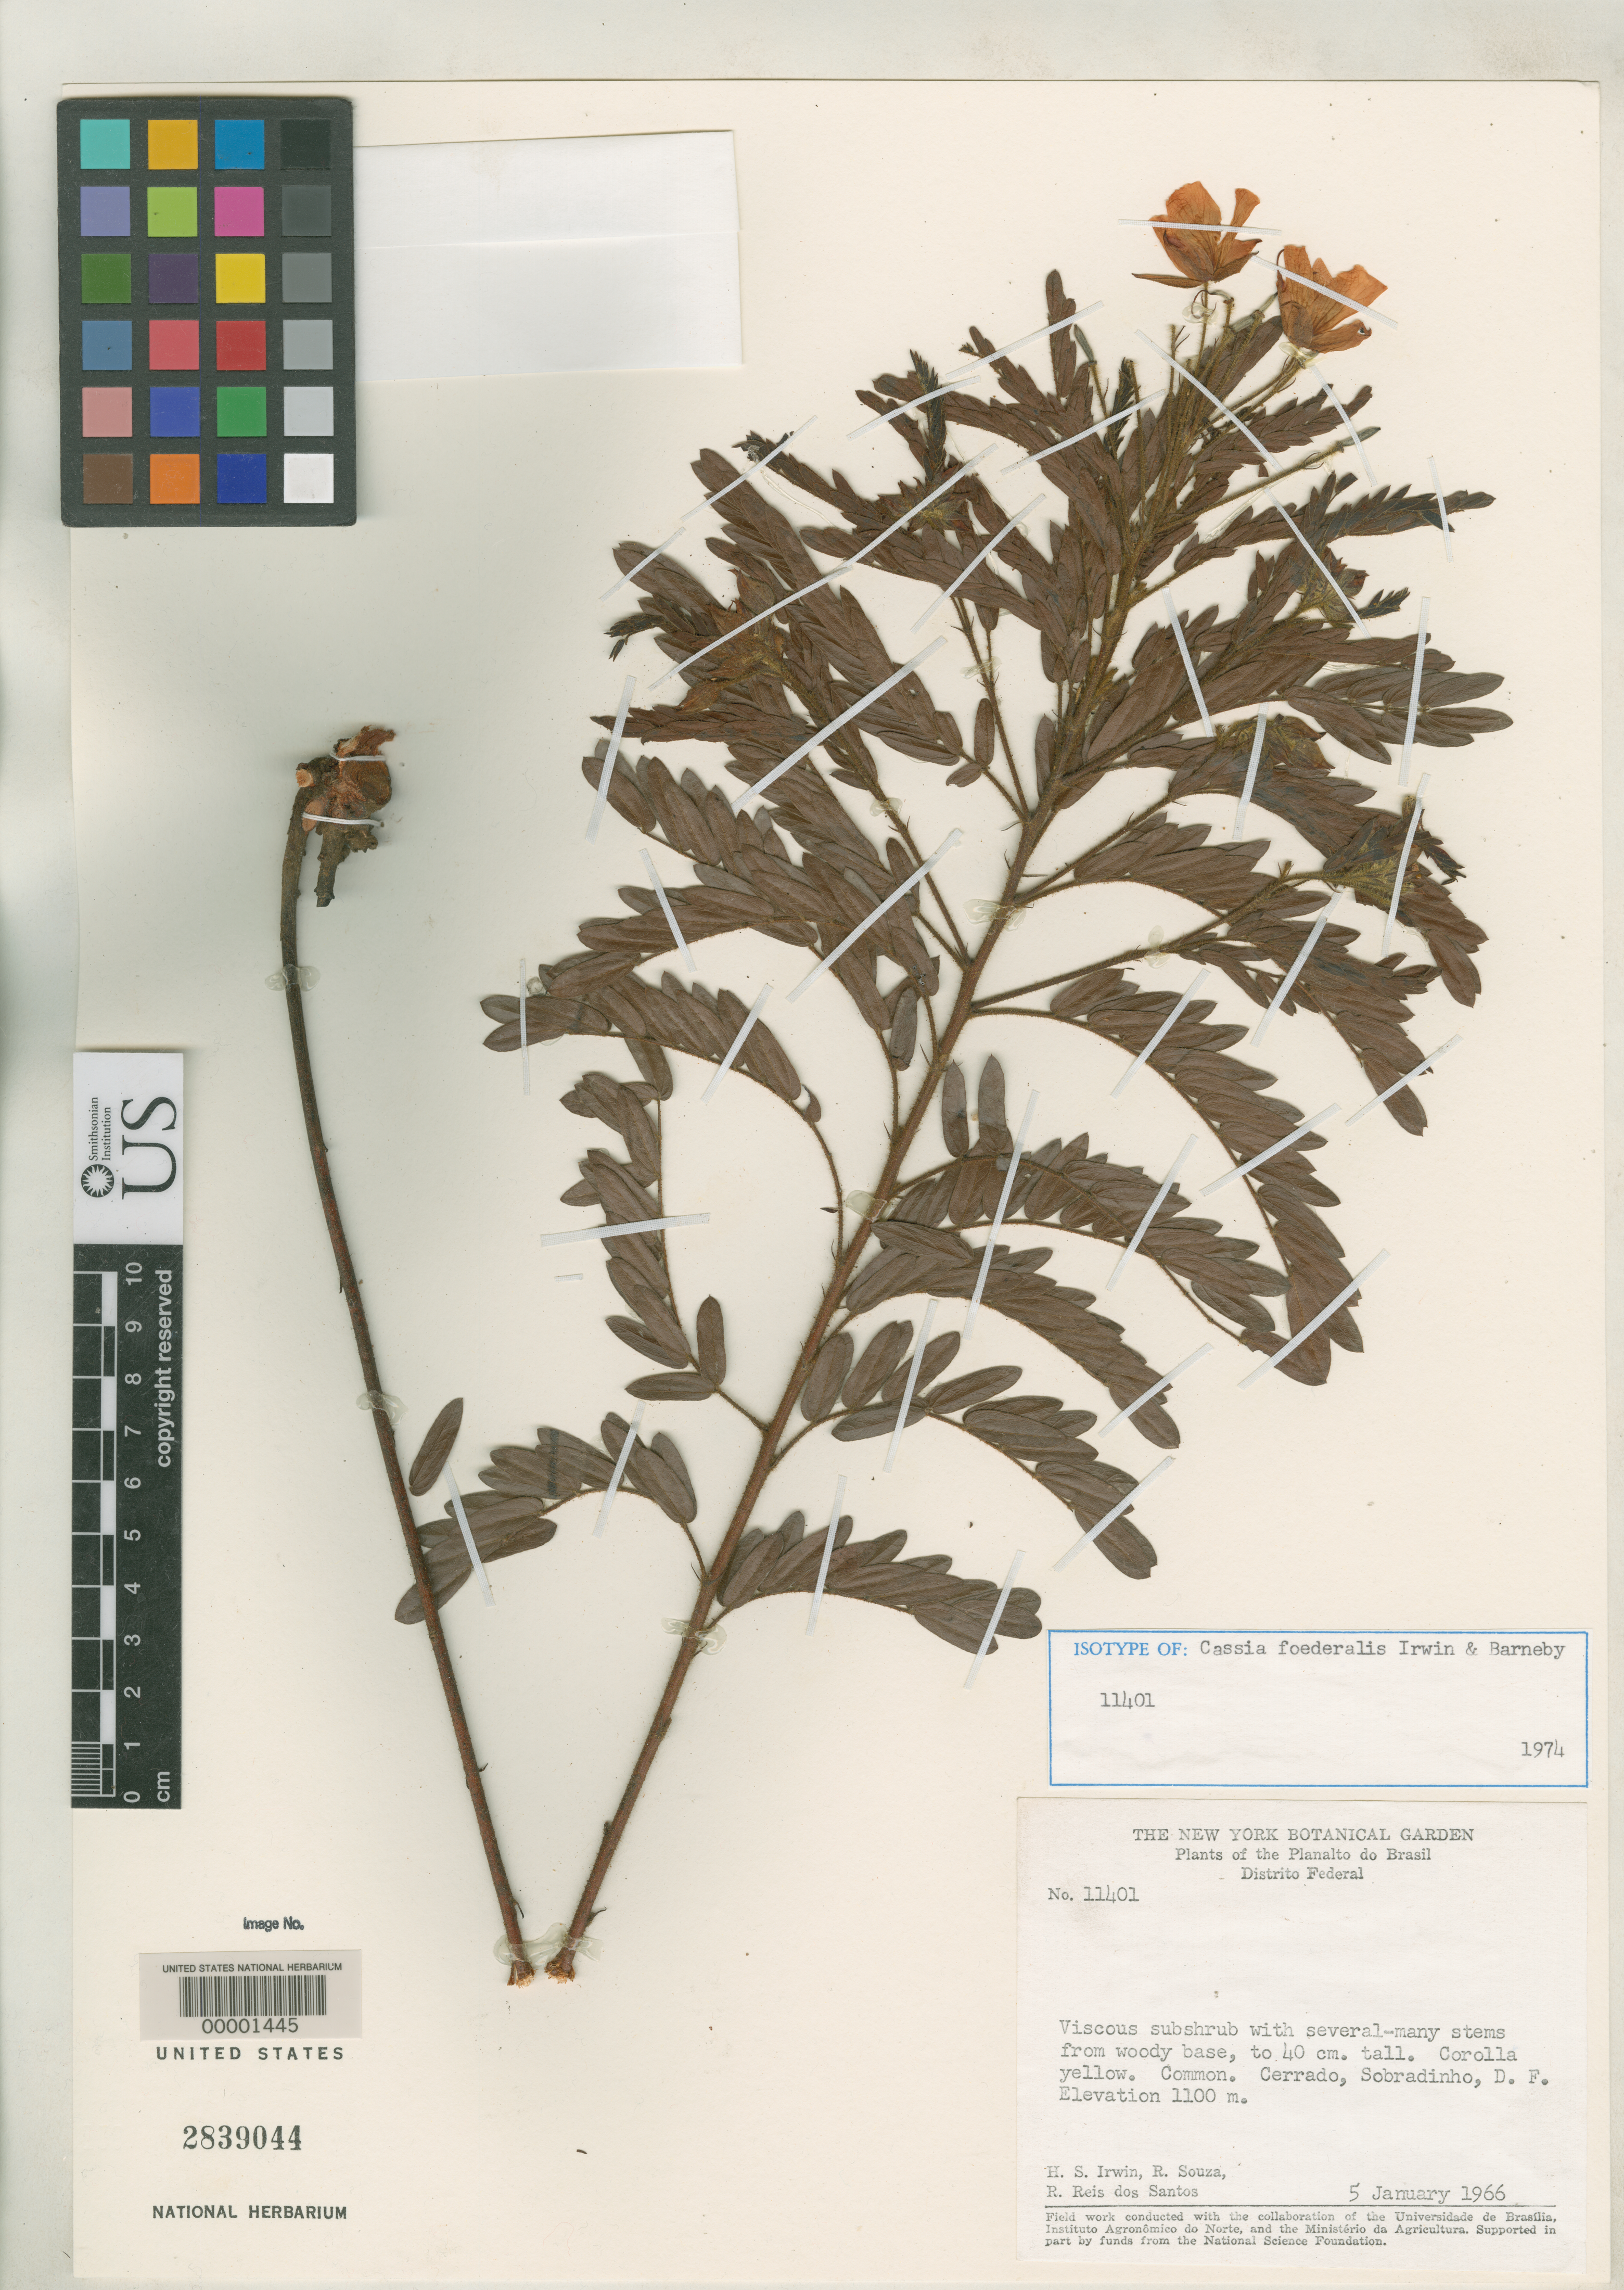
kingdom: Plantae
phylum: Tracheophyta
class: Magnoliopsida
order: Fabales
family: Fabaceae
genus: Cassia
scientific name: Cassia foederalis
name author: H.S. Irwin & Barneby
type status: Isotype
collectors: H. Irwin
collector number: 11401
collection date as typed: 05 Jan 1966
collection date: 1966-01-05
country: Brazil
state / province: Distrito Federal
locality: Sobradinho.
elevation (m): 1100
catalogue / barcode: US 2839044